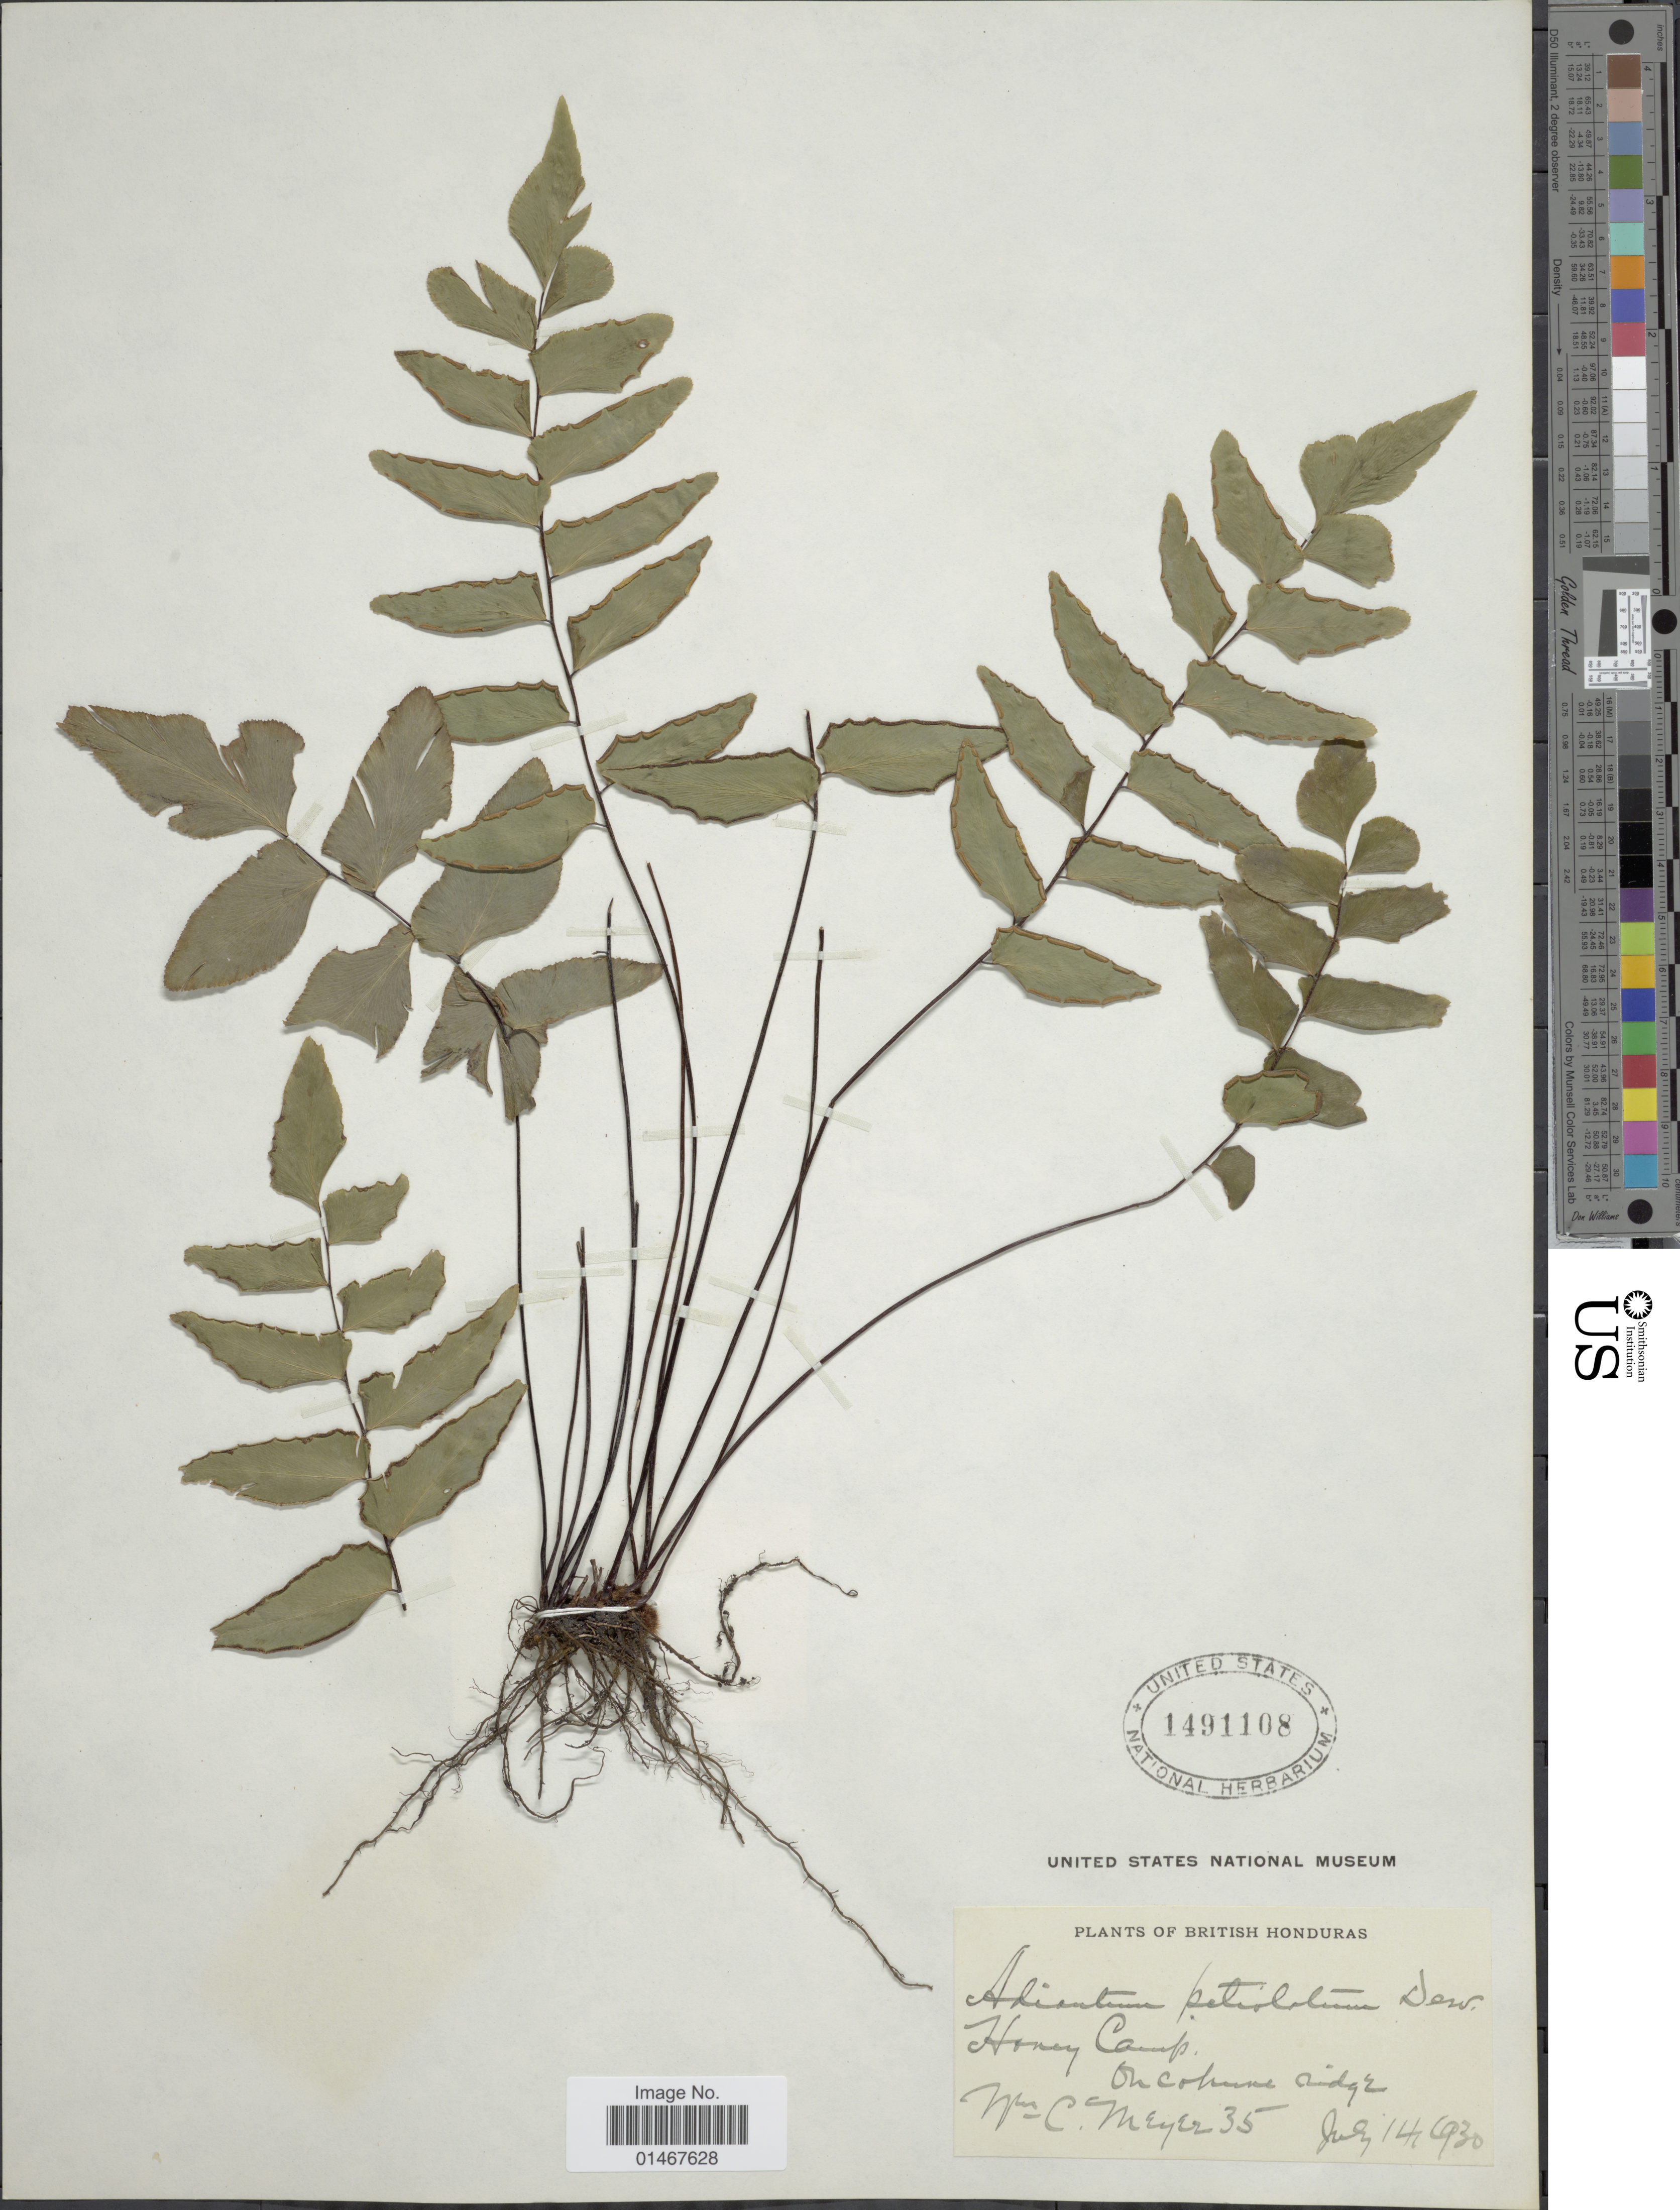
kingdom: Plantae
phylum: Tracheophyta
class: Polypodiopsida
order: Polypodiales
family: Pteridaceae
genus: Adiantum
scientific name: Adiantum petiolatum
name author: Desv.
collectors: W. Meyer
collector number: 35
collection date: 1930-07-14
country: Belize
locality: British Honduras, Honey Camp, On cohune ridge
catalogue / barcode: US 1491108